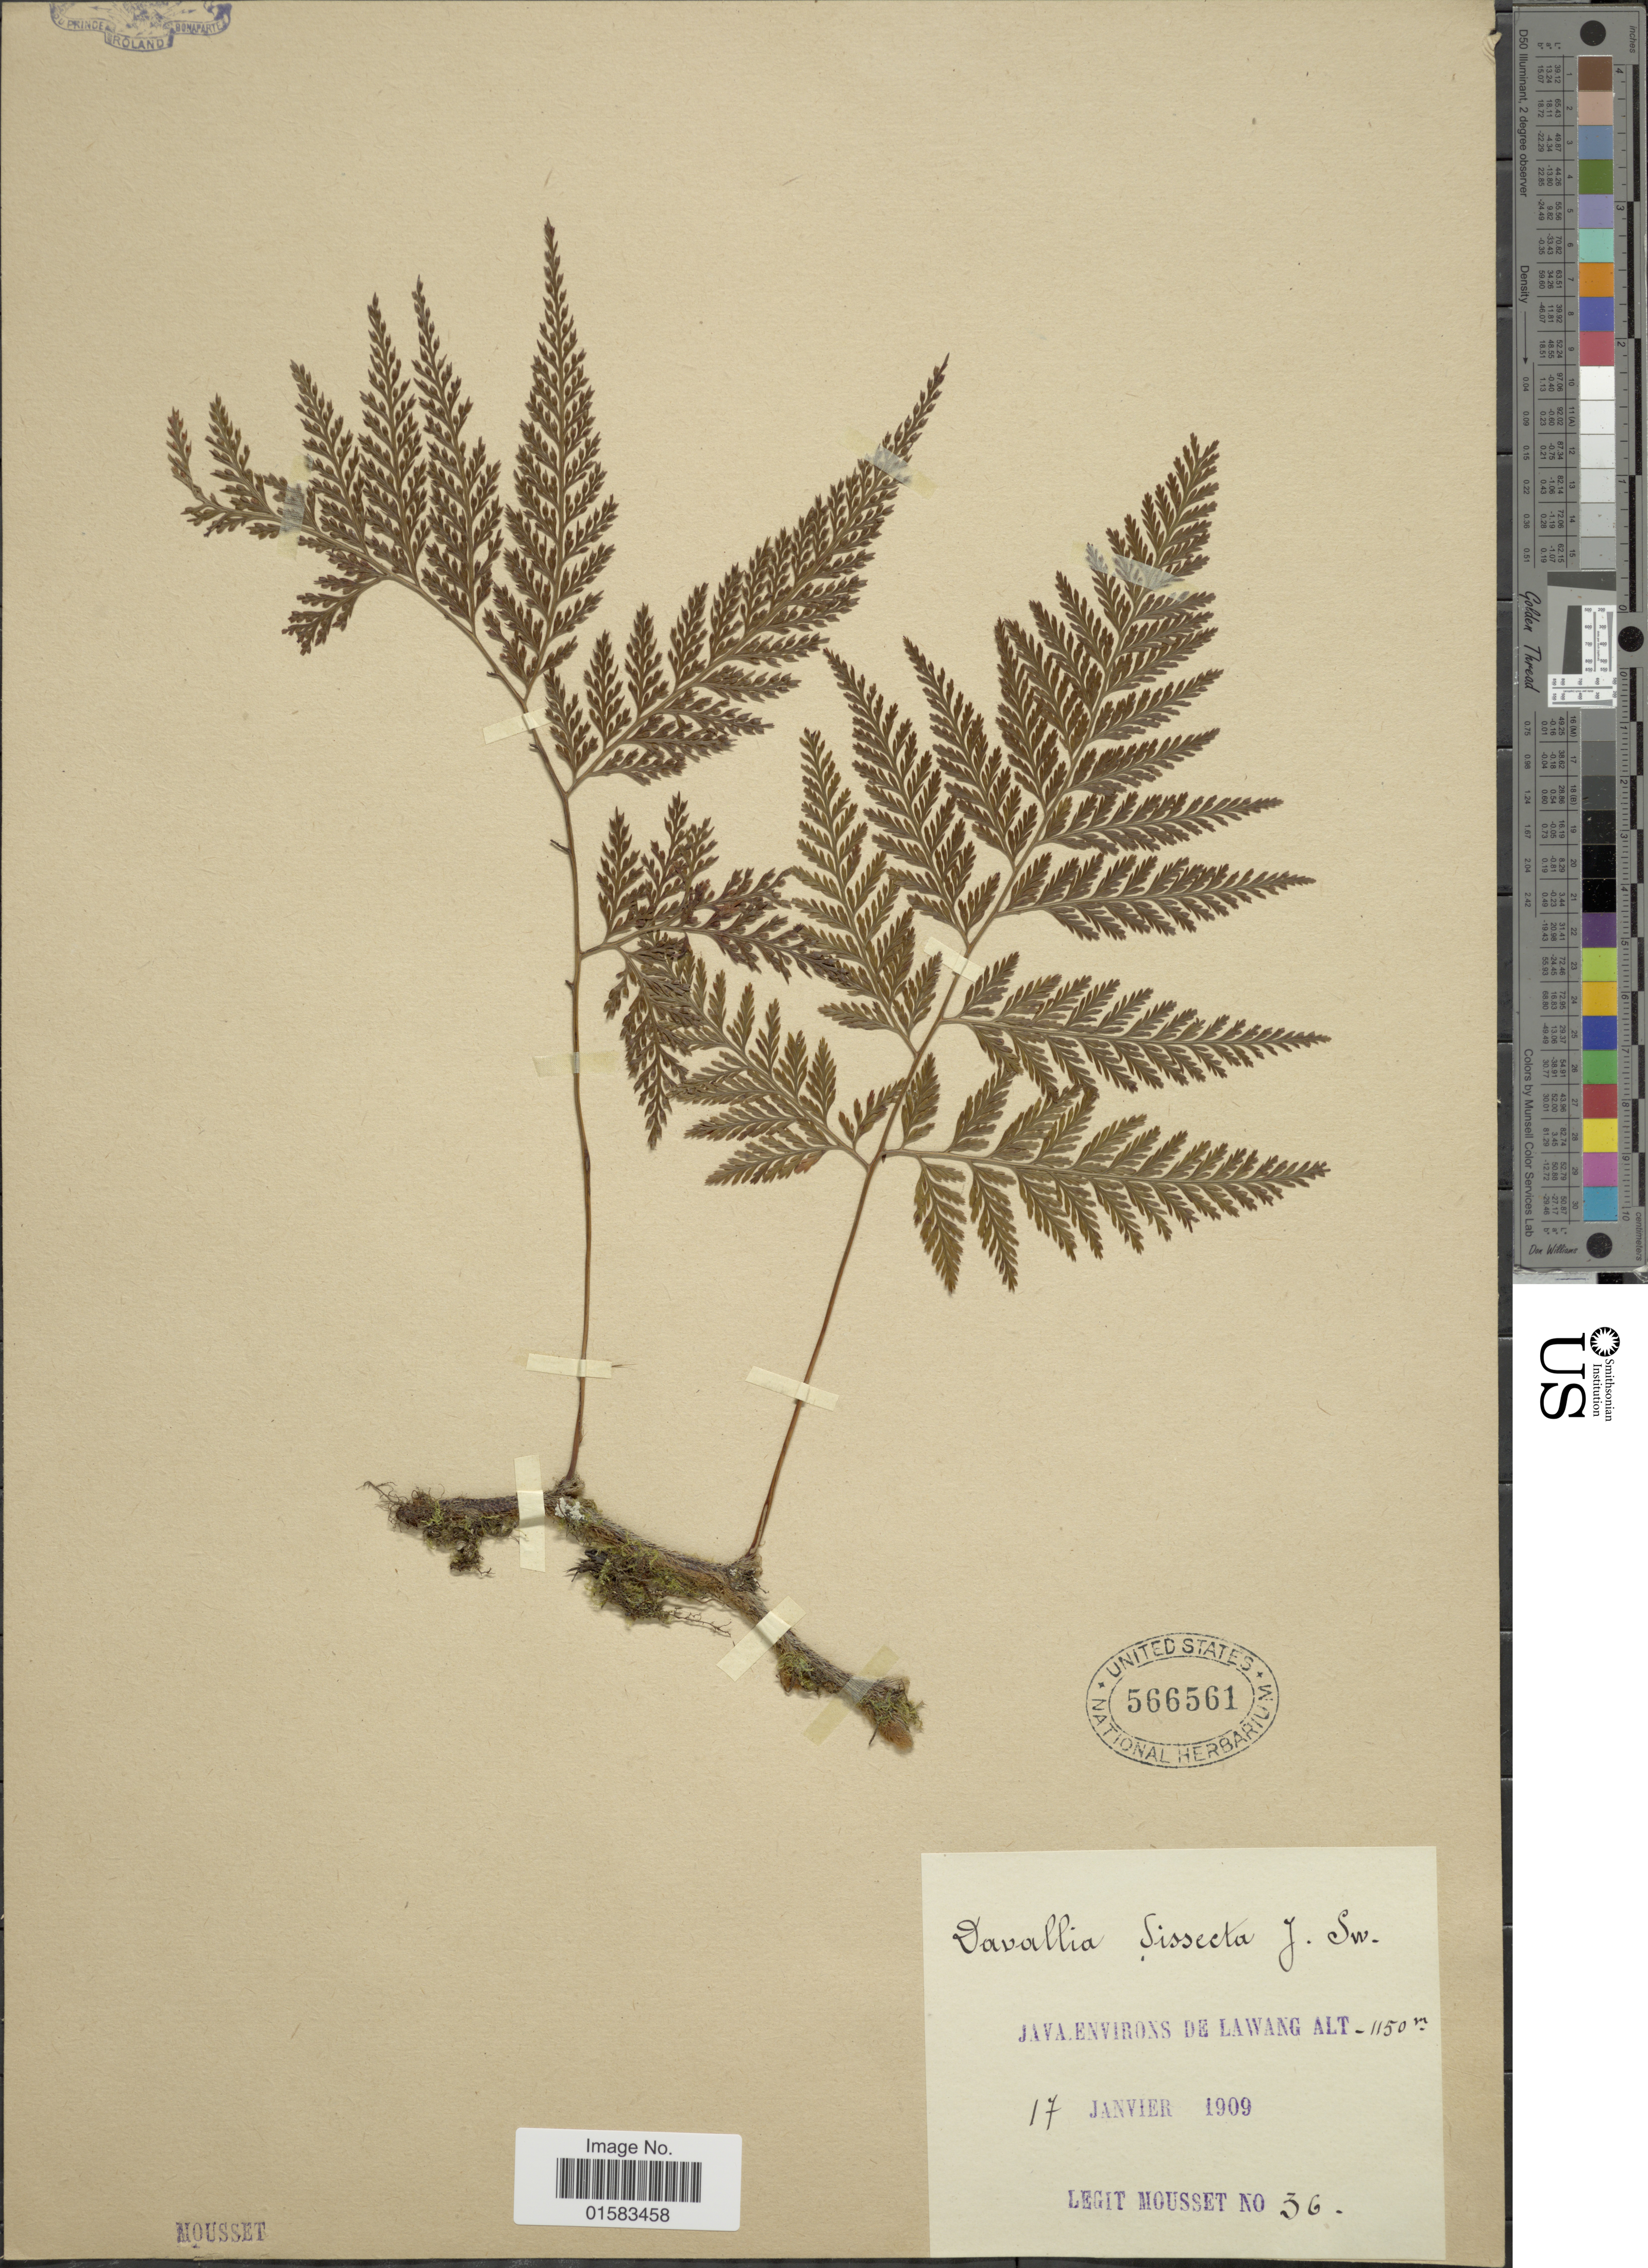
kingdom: Plantae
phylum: Tracheophyta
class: Polypodiopsida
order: Polypodiales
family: Davalliaceae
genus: Davallia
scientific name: Davallia trichomanoides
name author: Blume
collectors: Mousset, --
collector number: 36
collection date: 1909-01-17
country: Indonesia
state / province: Java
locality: Environs de Lawang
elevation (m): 1150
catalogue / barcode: US 566561